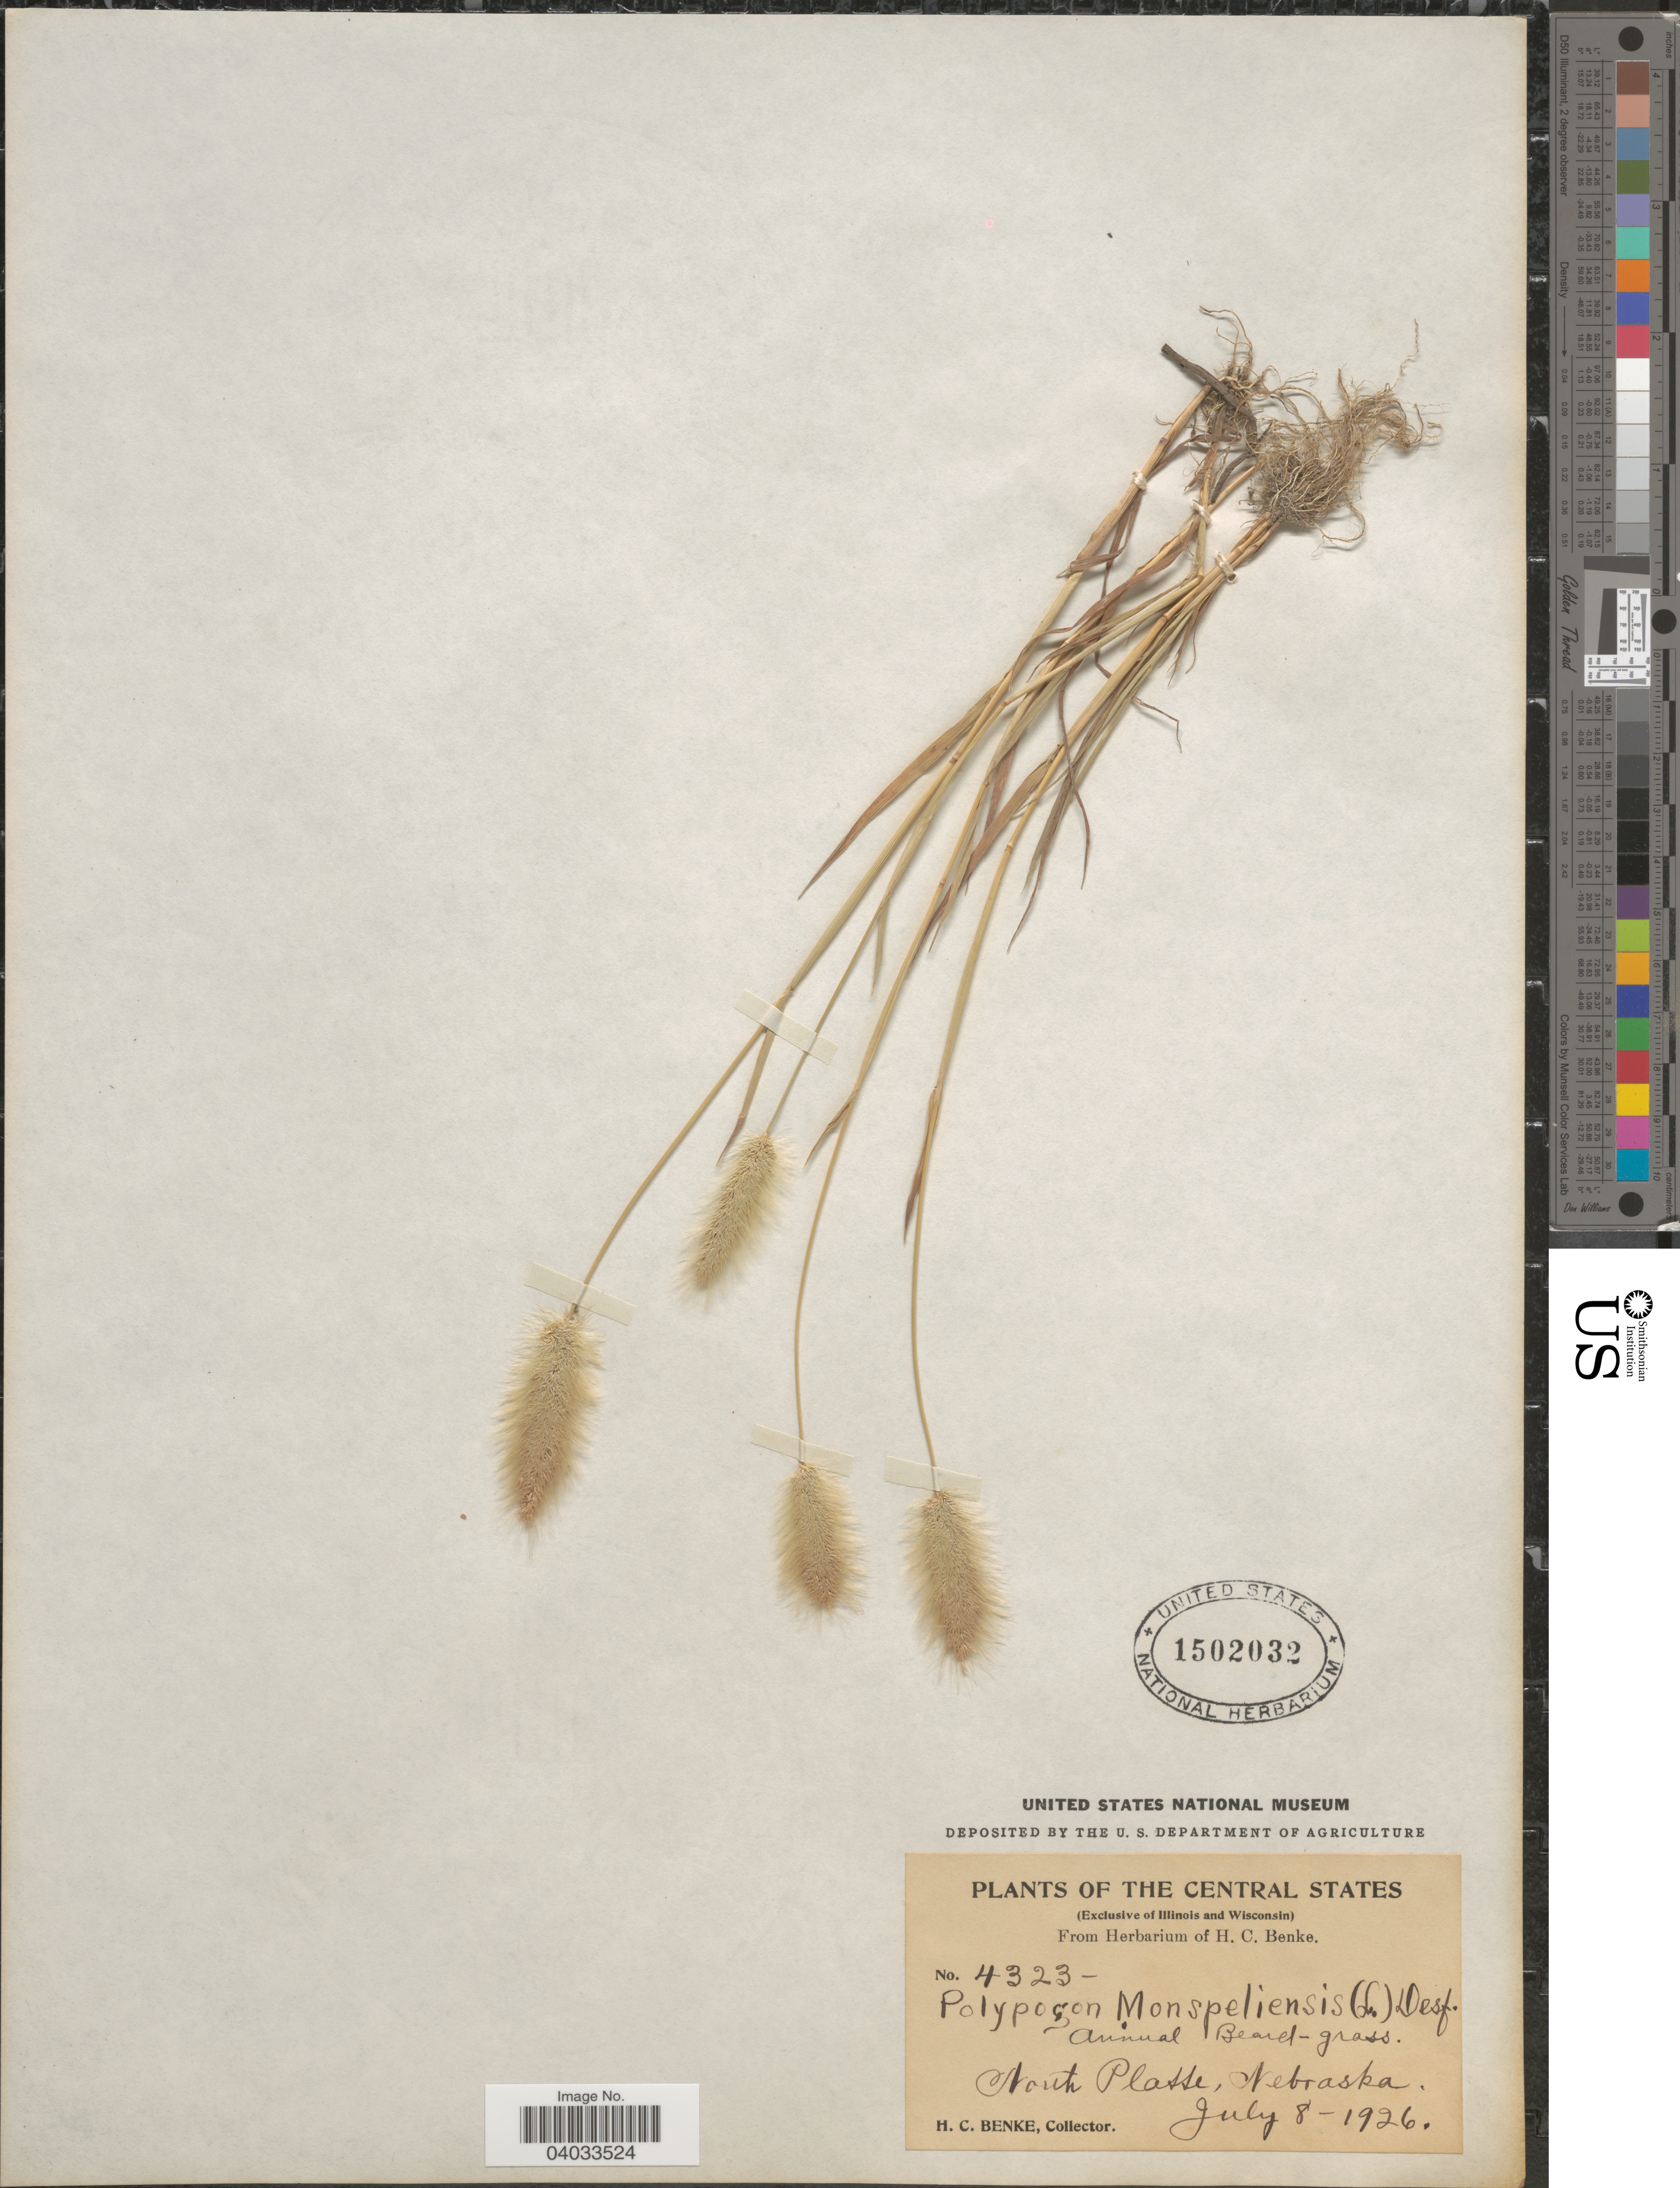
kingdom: Plantae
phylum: Tracheophyta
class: Liliopsida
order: Poales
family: Poaceae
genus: Polypogon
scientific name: Polypogon monspeliensis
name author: (L.) Desf.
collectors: H. Benke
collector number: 4323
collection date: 1926-07-08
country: United States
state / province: Nebraska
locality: Central States. Annual Beard-grass. North Platte.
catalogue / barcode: US 1502032